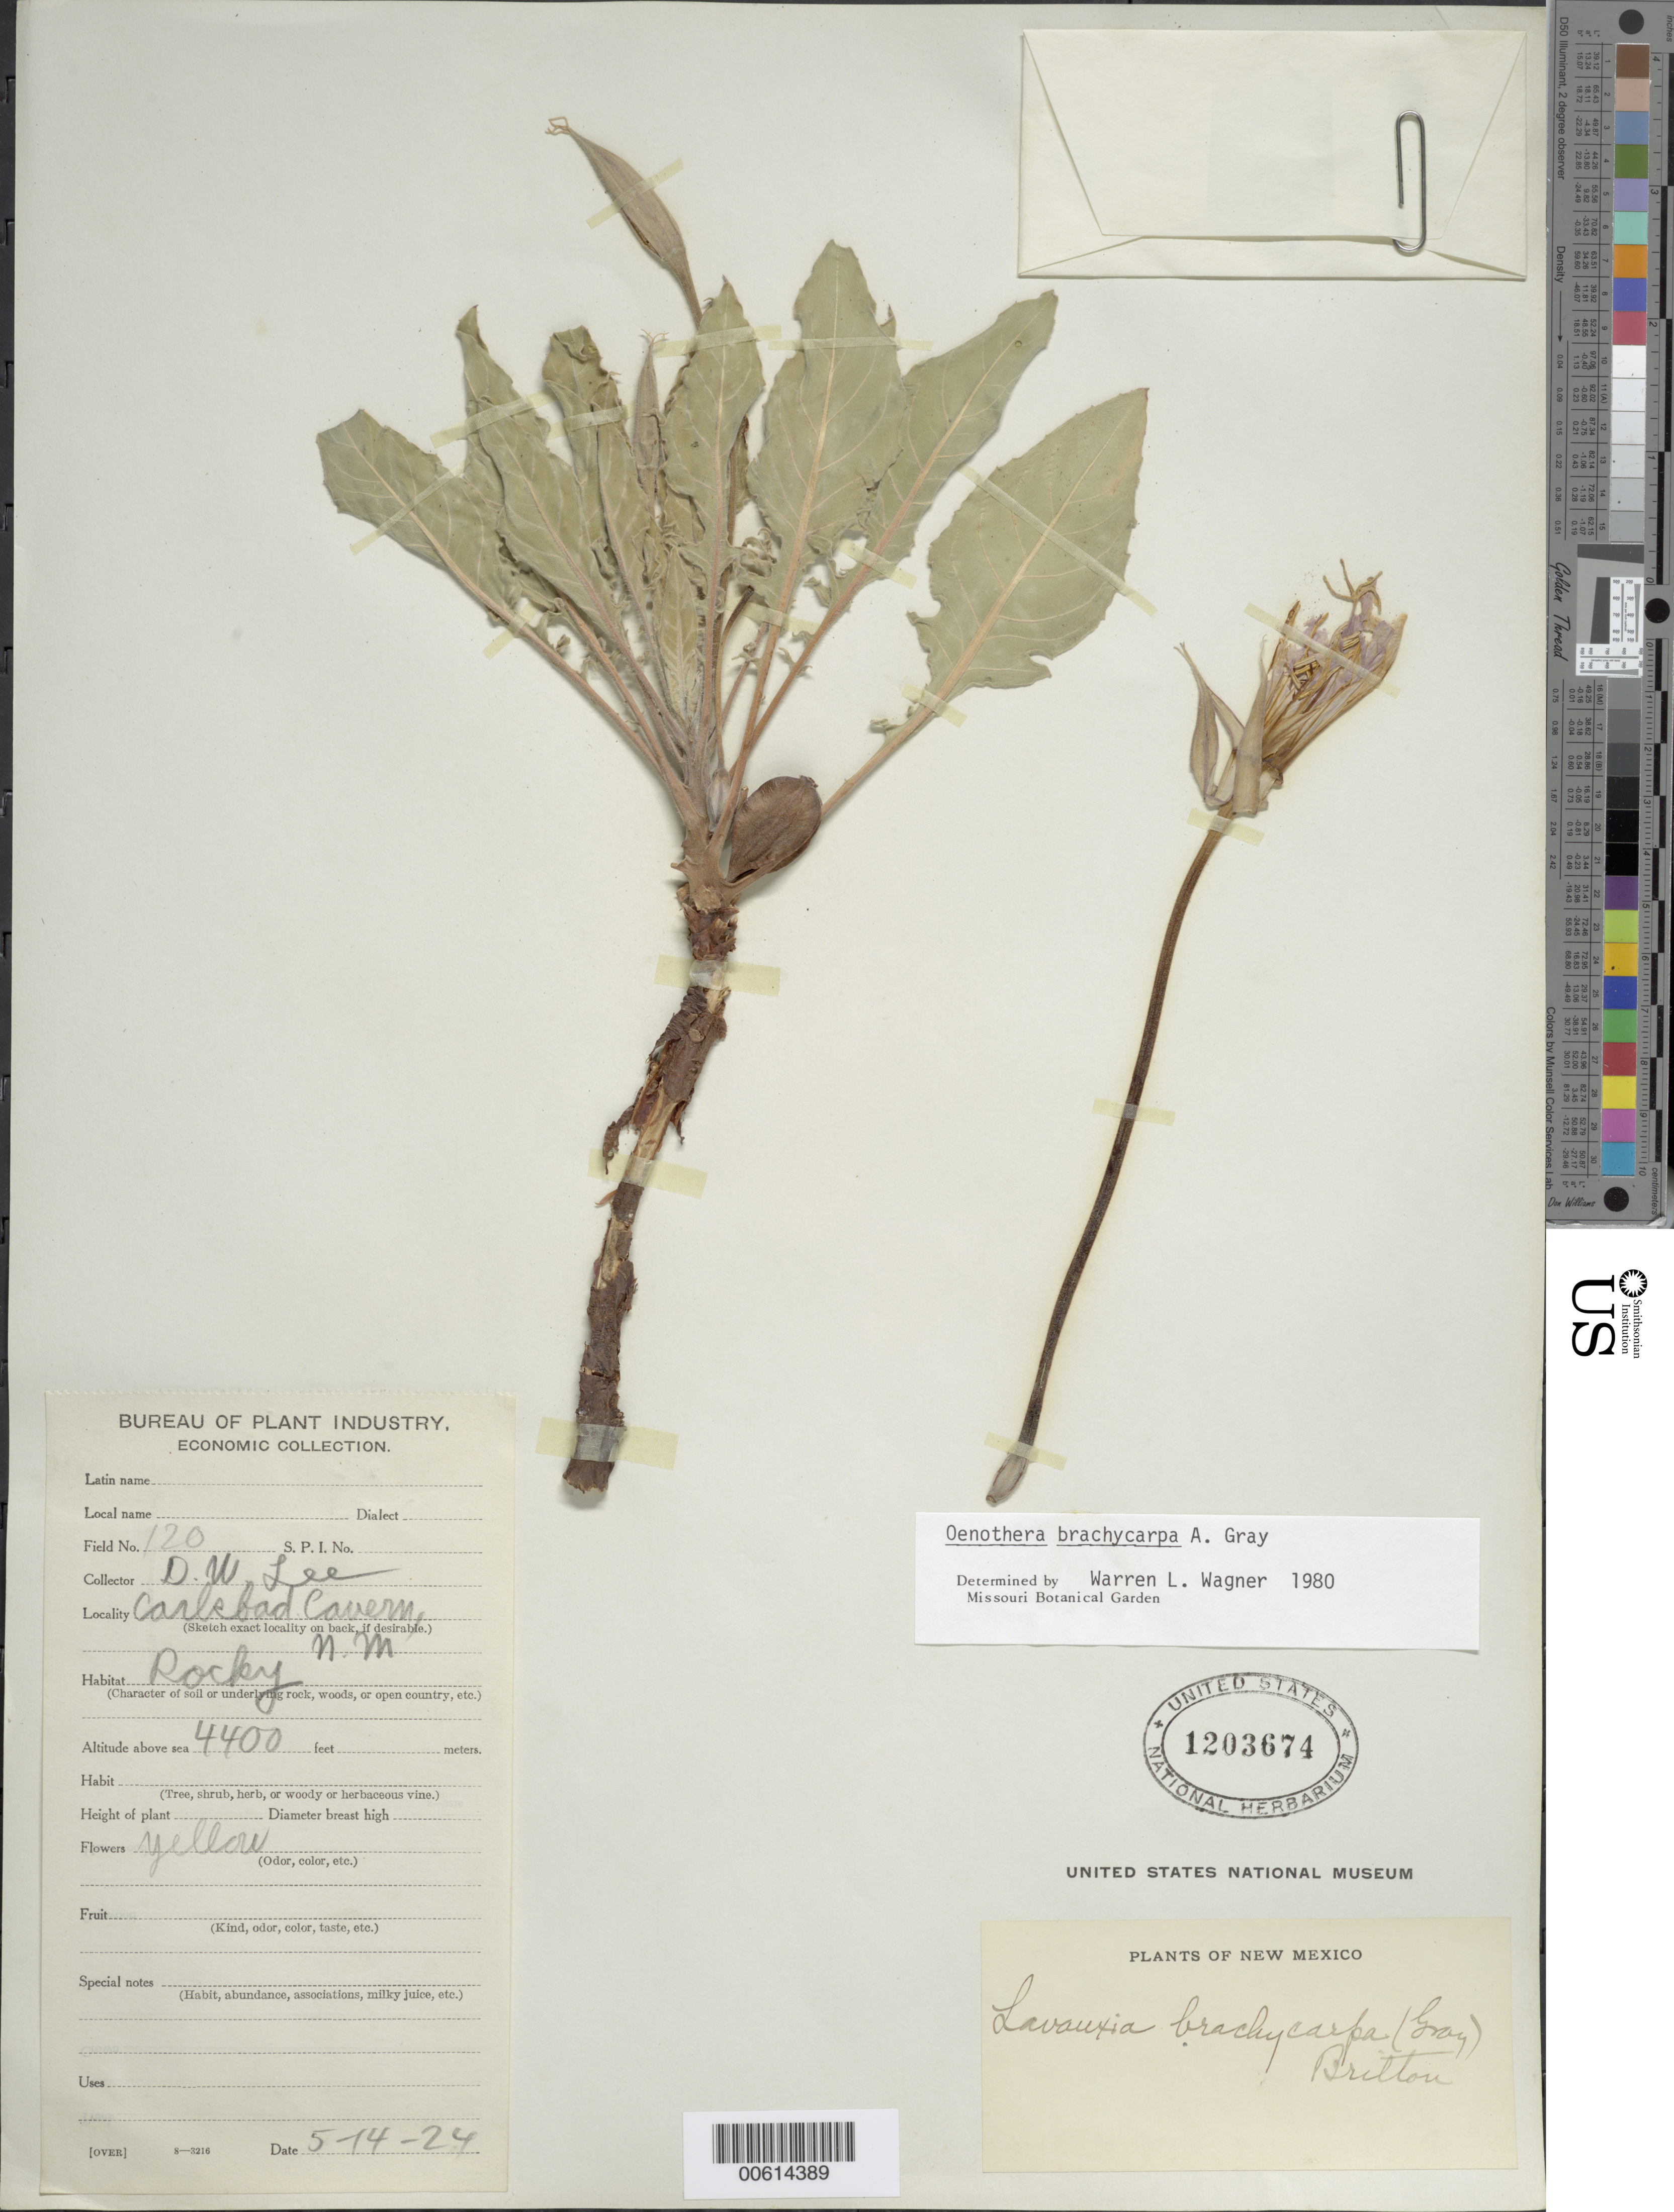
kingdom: Plantae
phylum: Tracheophyta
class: Magnoliopsida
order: Myrtales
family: Onagraceae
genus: Oenothera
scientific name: Oenothera brachycarpa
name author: A. Gray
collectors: D. Lee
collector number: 120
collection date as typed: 15 May 1924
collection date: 1924-05-15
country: United States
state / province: New Mexico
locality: Carlsbad Cavern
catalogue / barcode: US 1203674